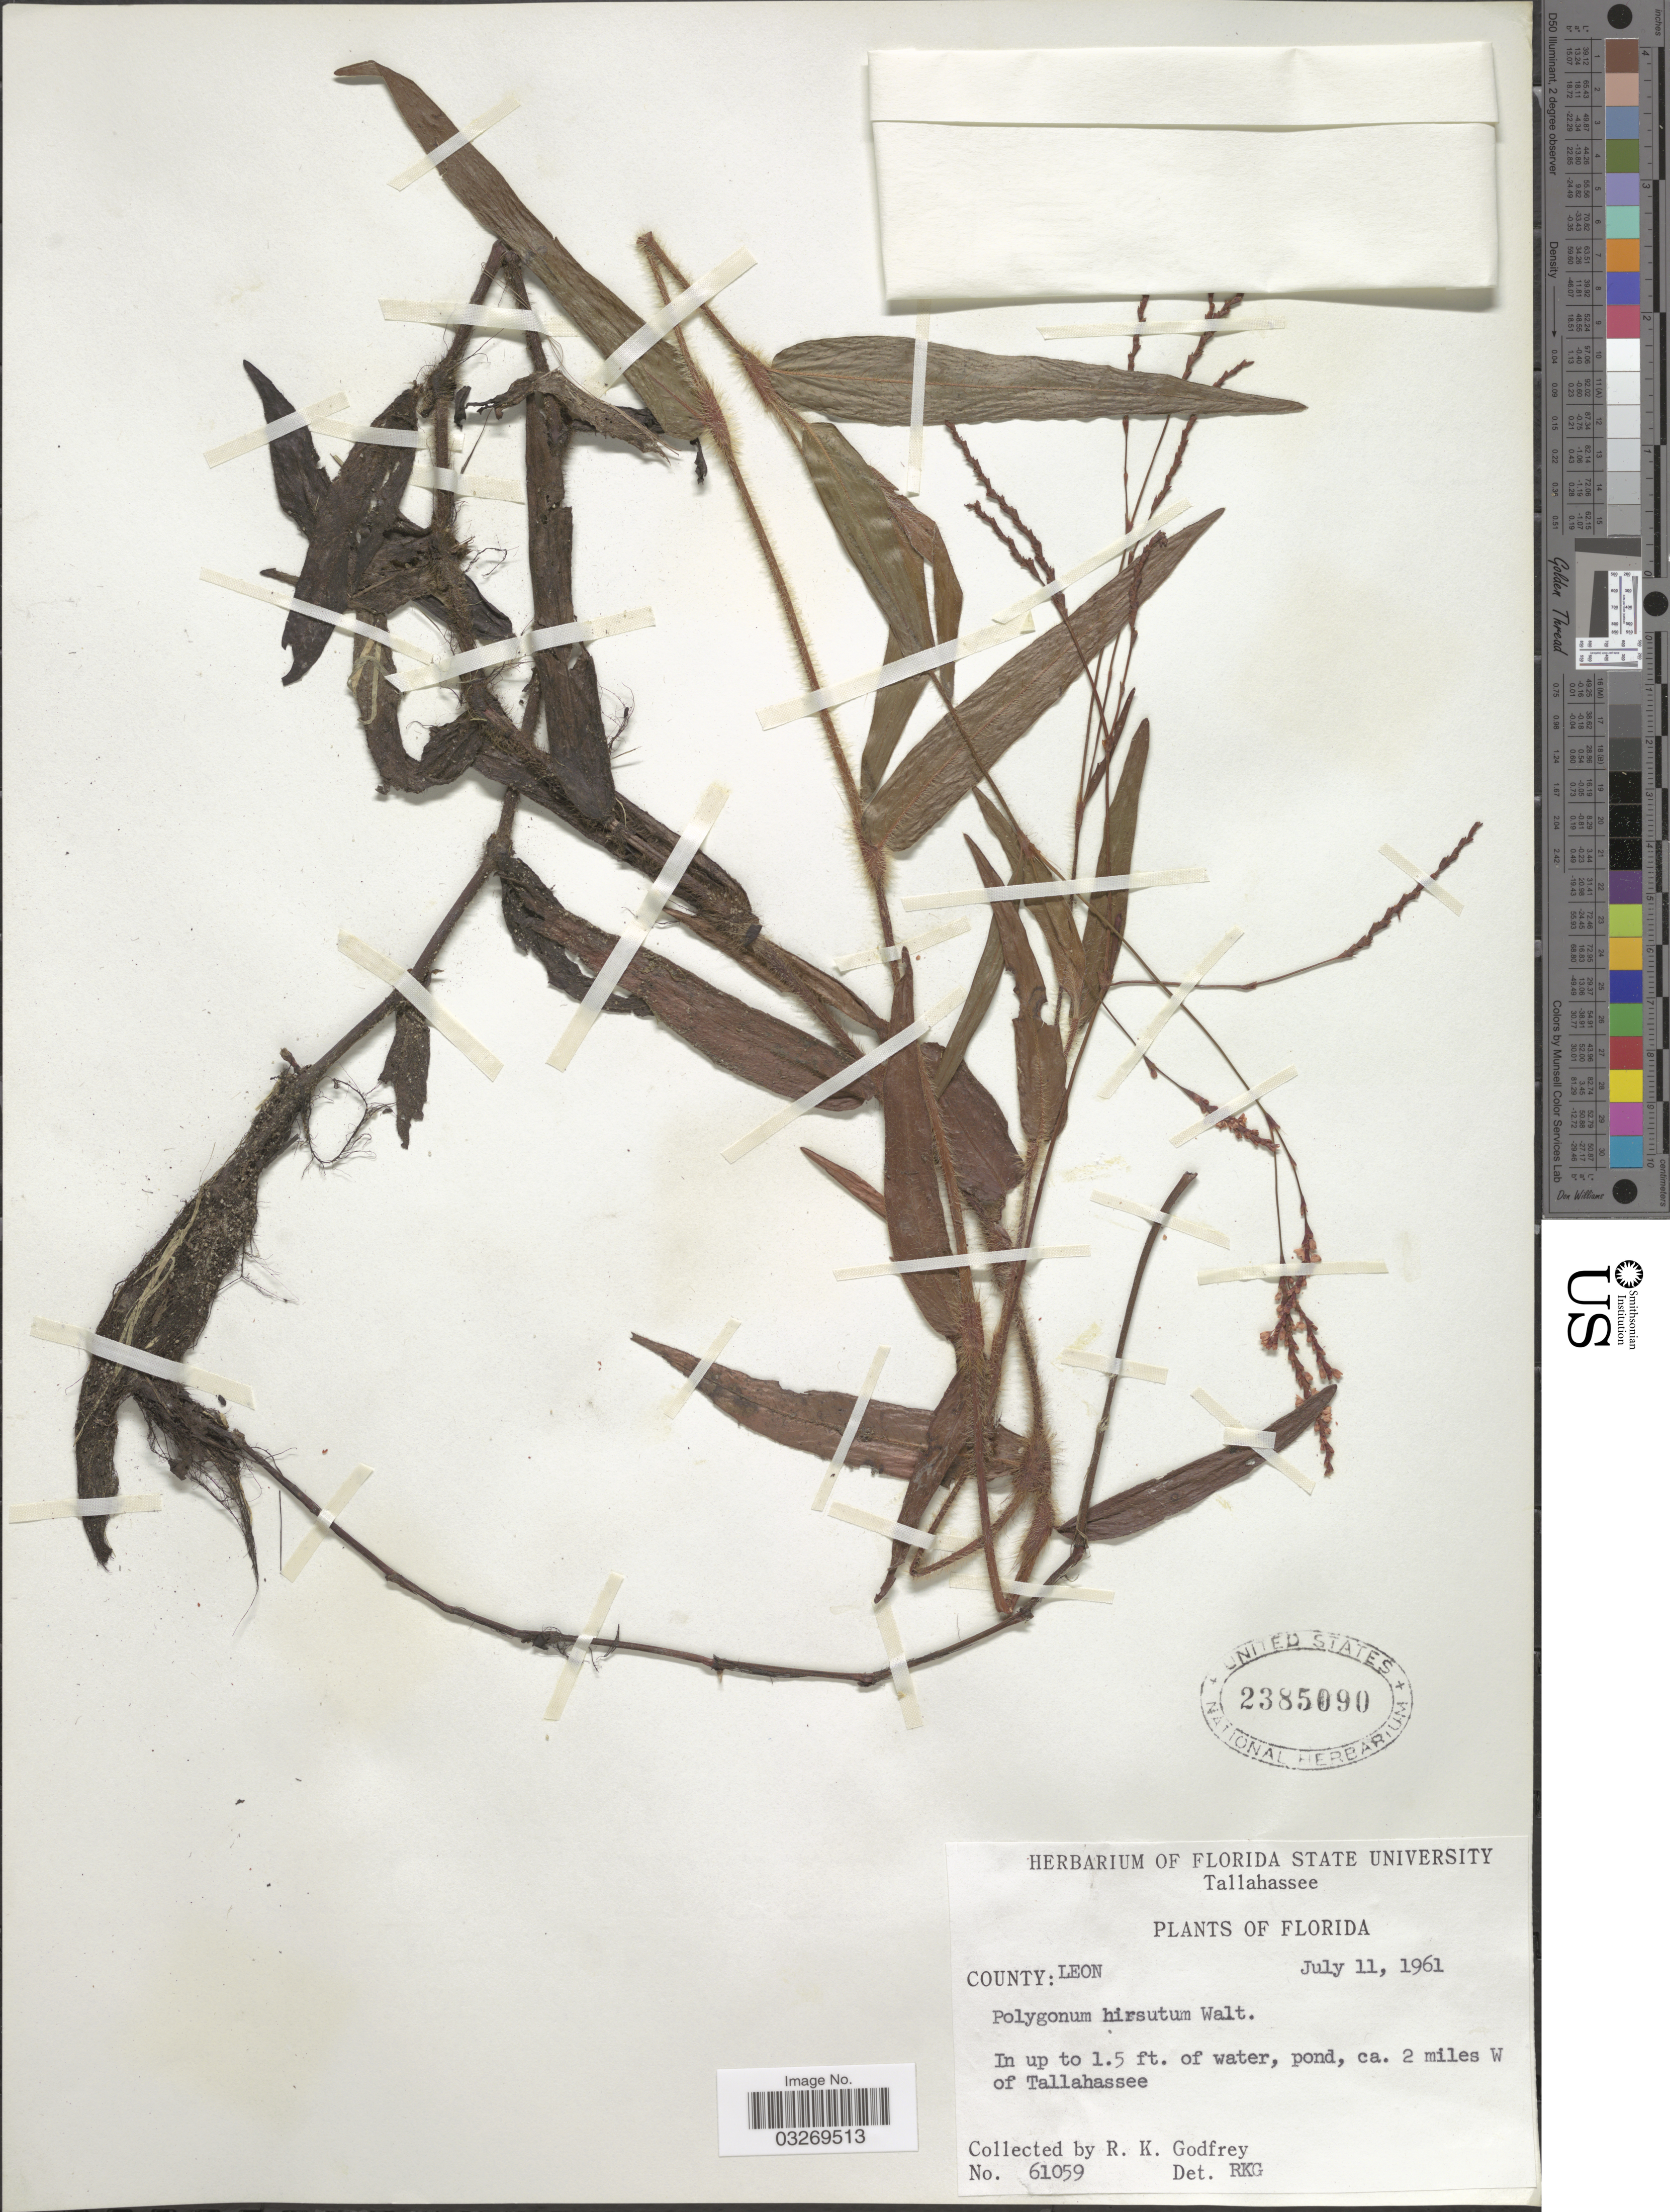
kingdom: Plantae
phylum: Tracheophyta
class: Magnoliopsida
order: Caryophyllales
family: Polygonaceae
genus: Persicaria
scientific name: Persicaria hirsuta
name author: (Walter) Small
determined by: Atha, D. E.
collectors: R. K. Godfrey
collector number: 61059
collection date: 1961-07-11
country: United States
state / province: Florida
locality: County: Leon, pond, ca. 2 miles W of Tallahassee.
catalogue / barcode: US 2385090